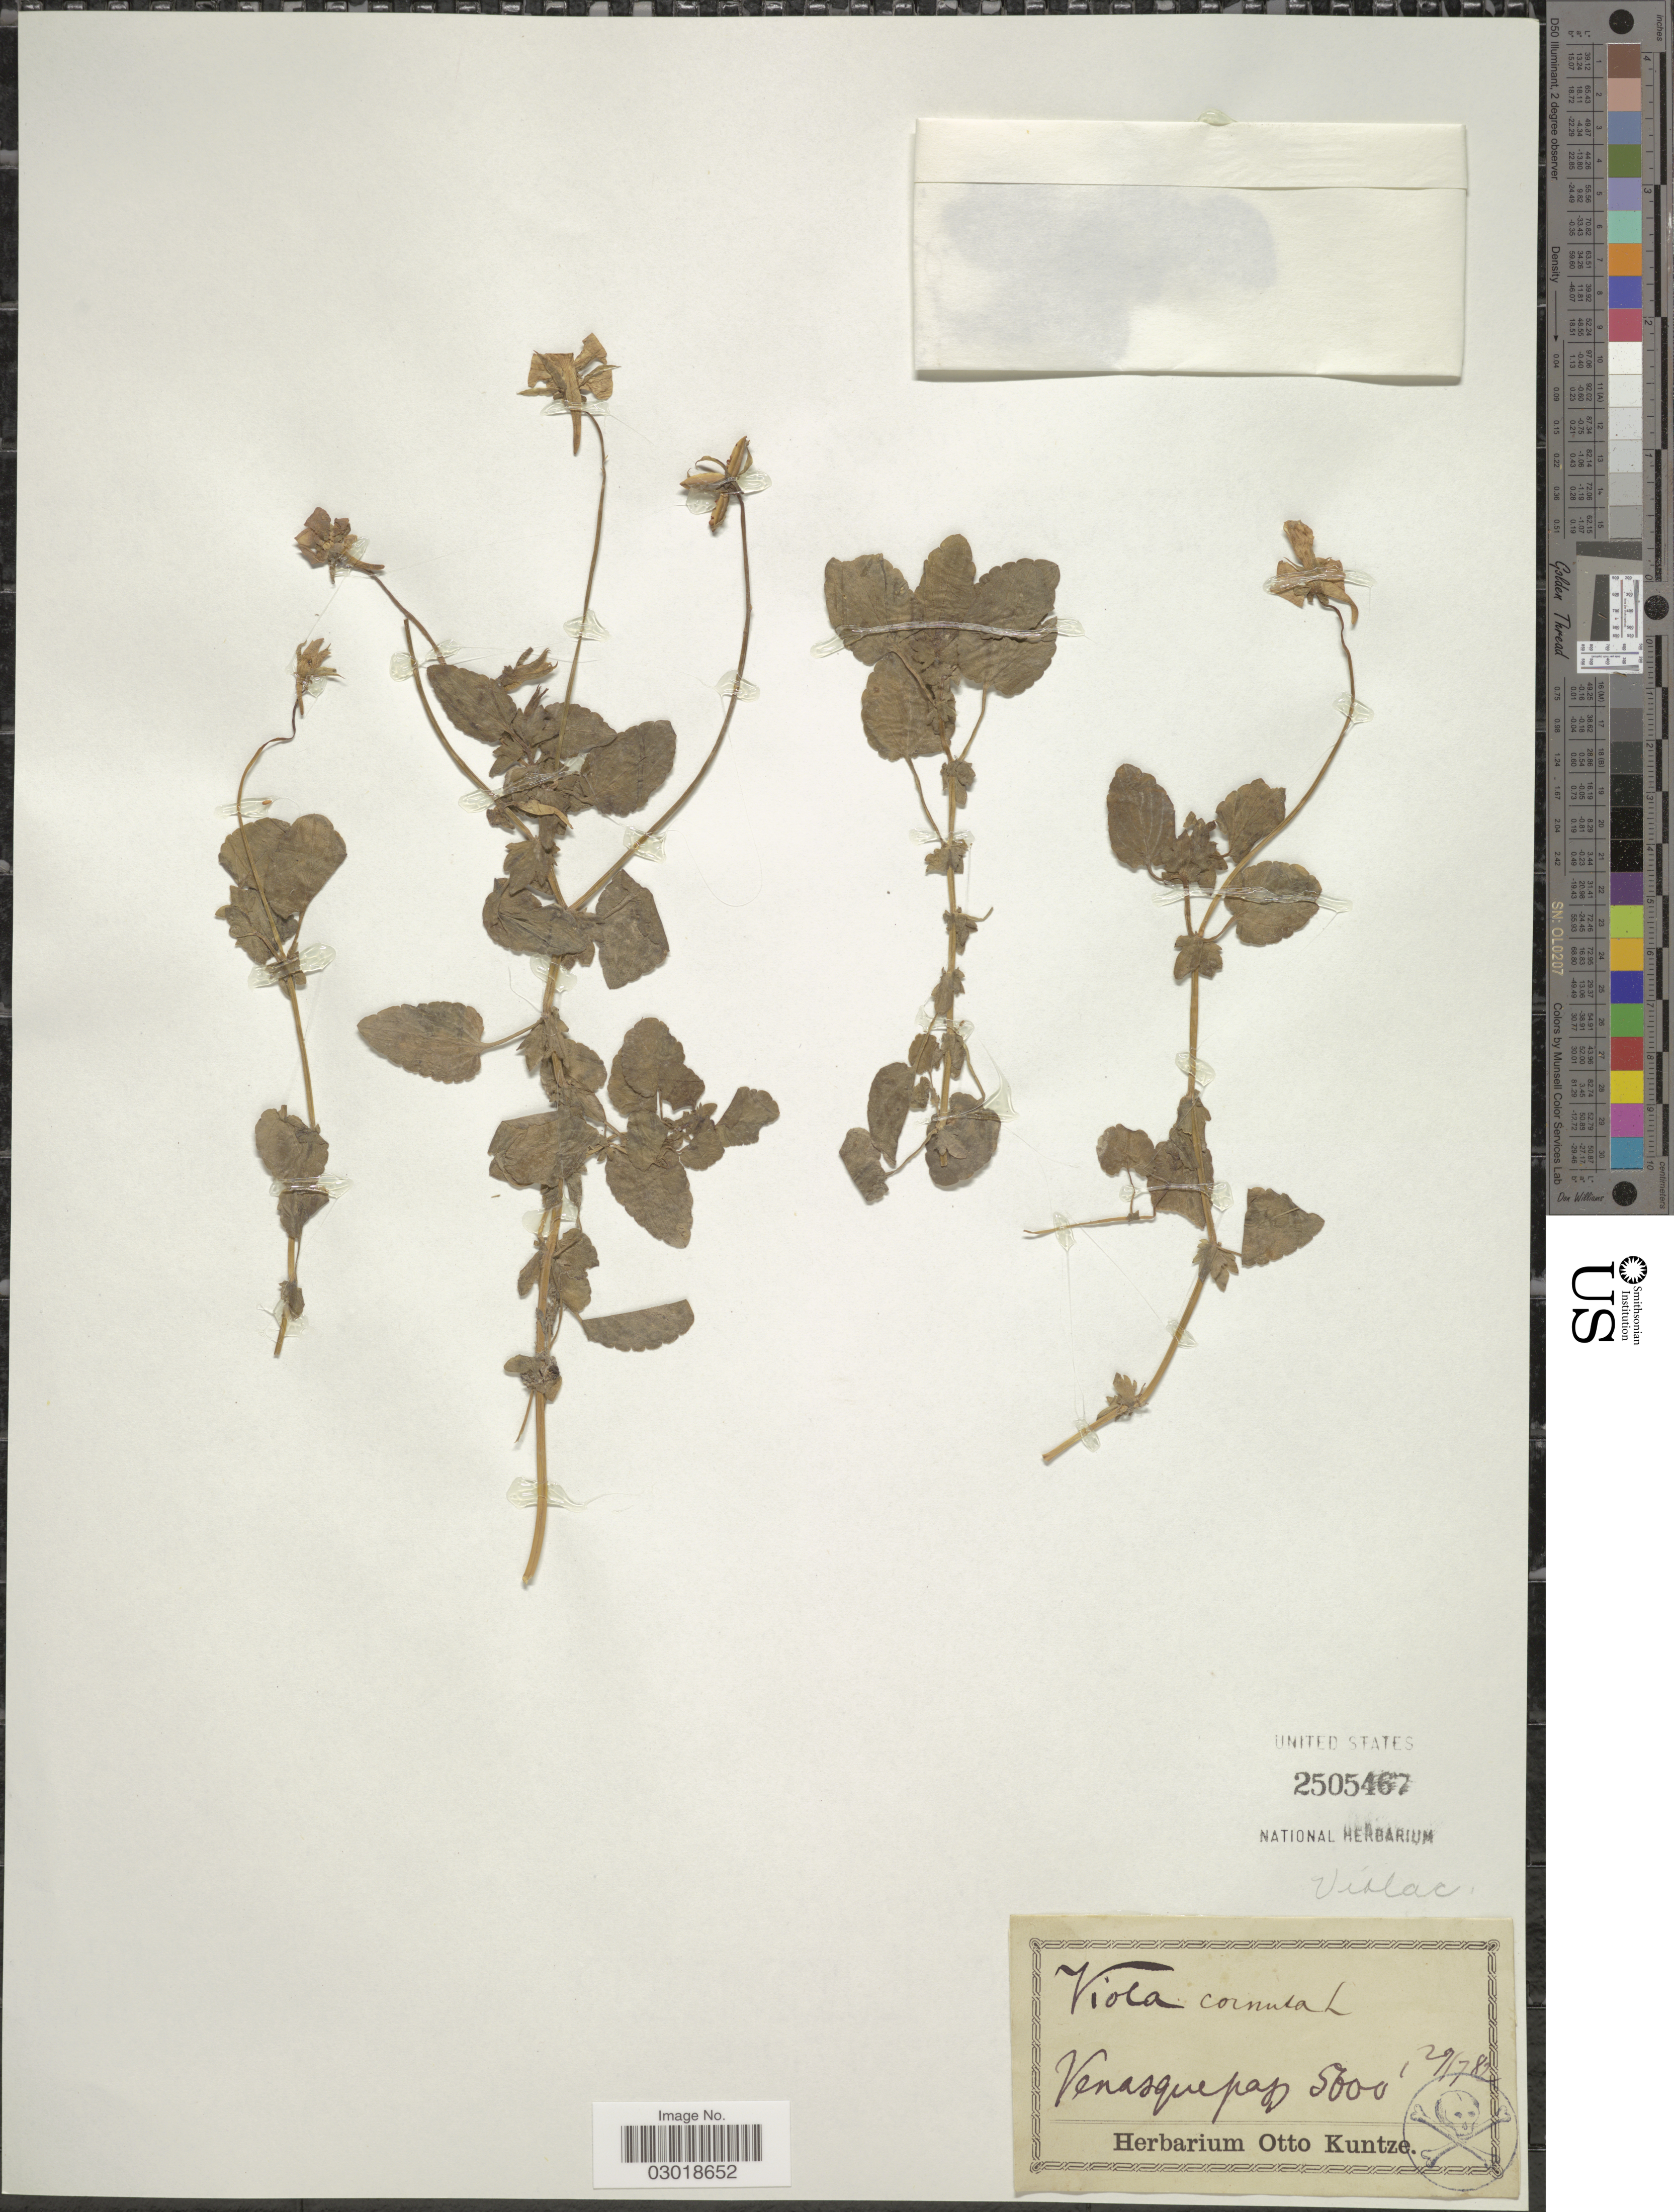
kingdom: Plantae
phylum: Tracheophyta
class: Magnoliopsida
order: Malpighiales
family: Violaceae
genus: Viola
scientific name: Viola cornuta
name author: L.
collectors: ex herb. Otto Kuntze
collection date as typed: Transcribed d/m/y: 29/7/82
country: France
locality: Venasque pass.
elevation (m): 1707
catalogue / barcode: US 2505467